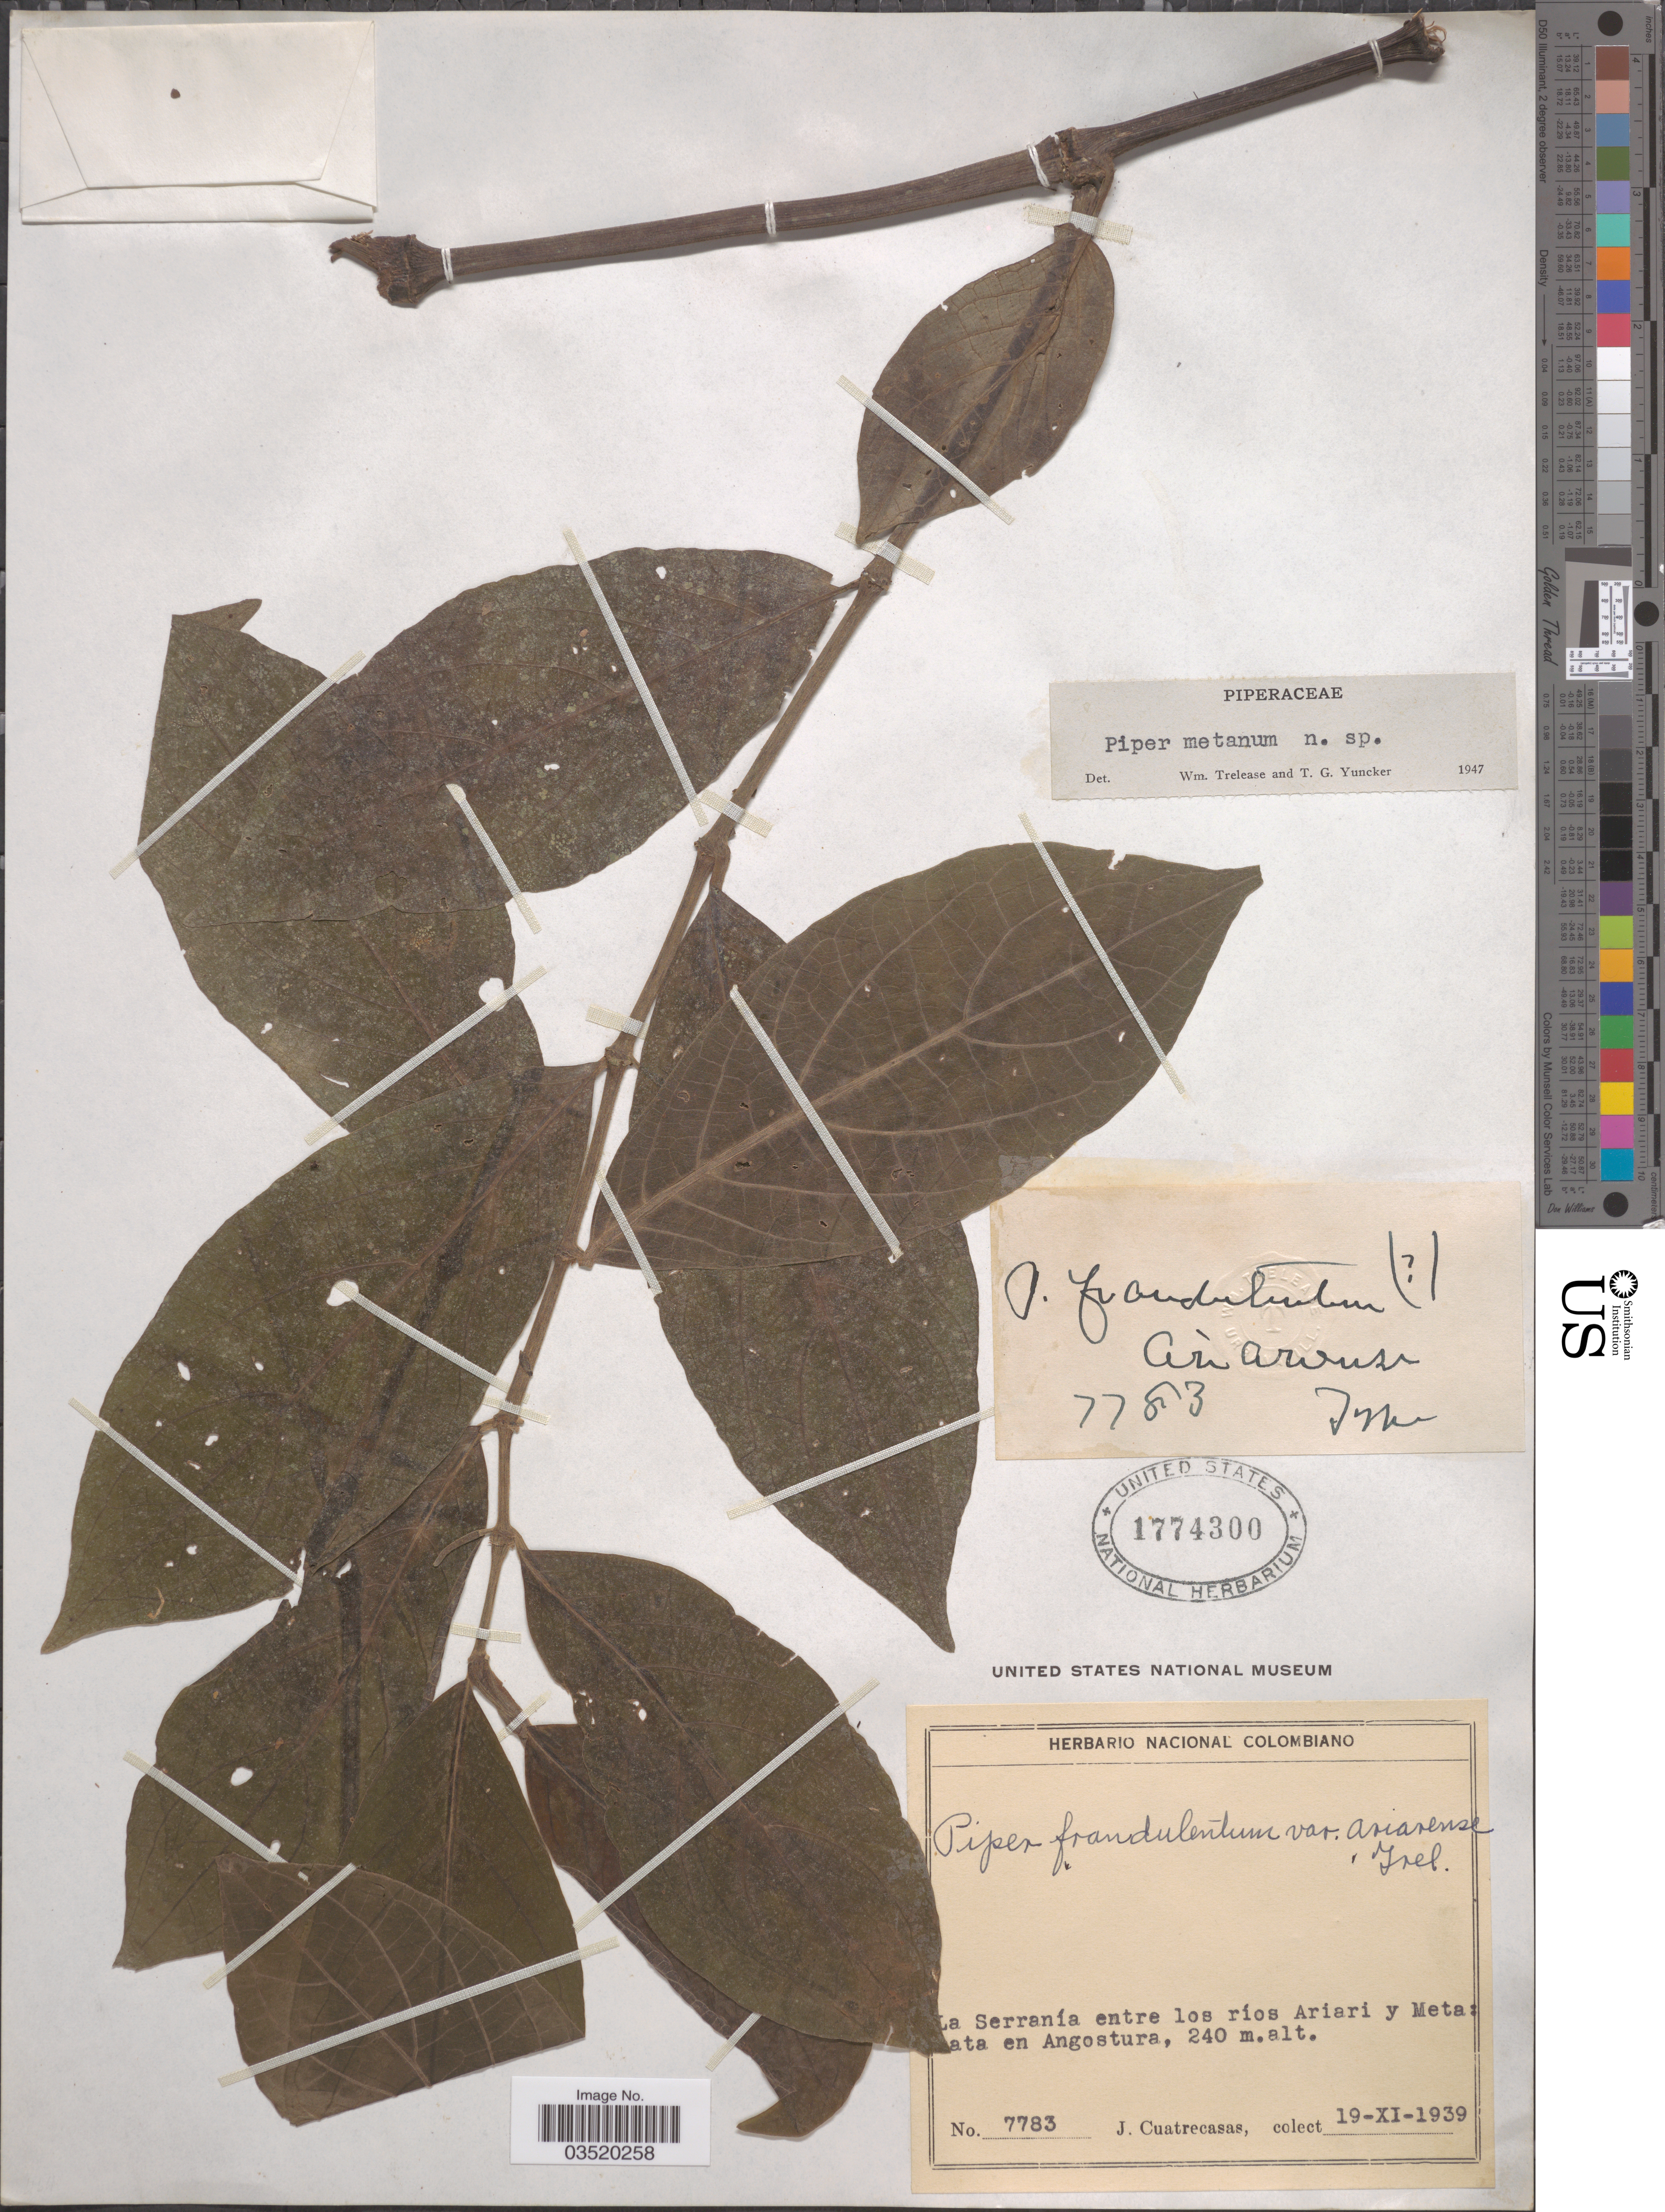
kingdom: Plantae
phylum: Tracheophyta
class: Magnoliopsida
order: Piperales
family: Piperaceae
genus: Piper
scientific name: Piper metanum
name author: Trel. & Yunck.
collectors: J. Cuatrecasas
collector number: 7783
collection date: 1939-11-19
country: Colombia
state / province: Meta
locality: La Serranía entre los ríos Ariari y Meta: mata en Angostura.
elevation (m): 240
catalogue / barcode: US 1774300